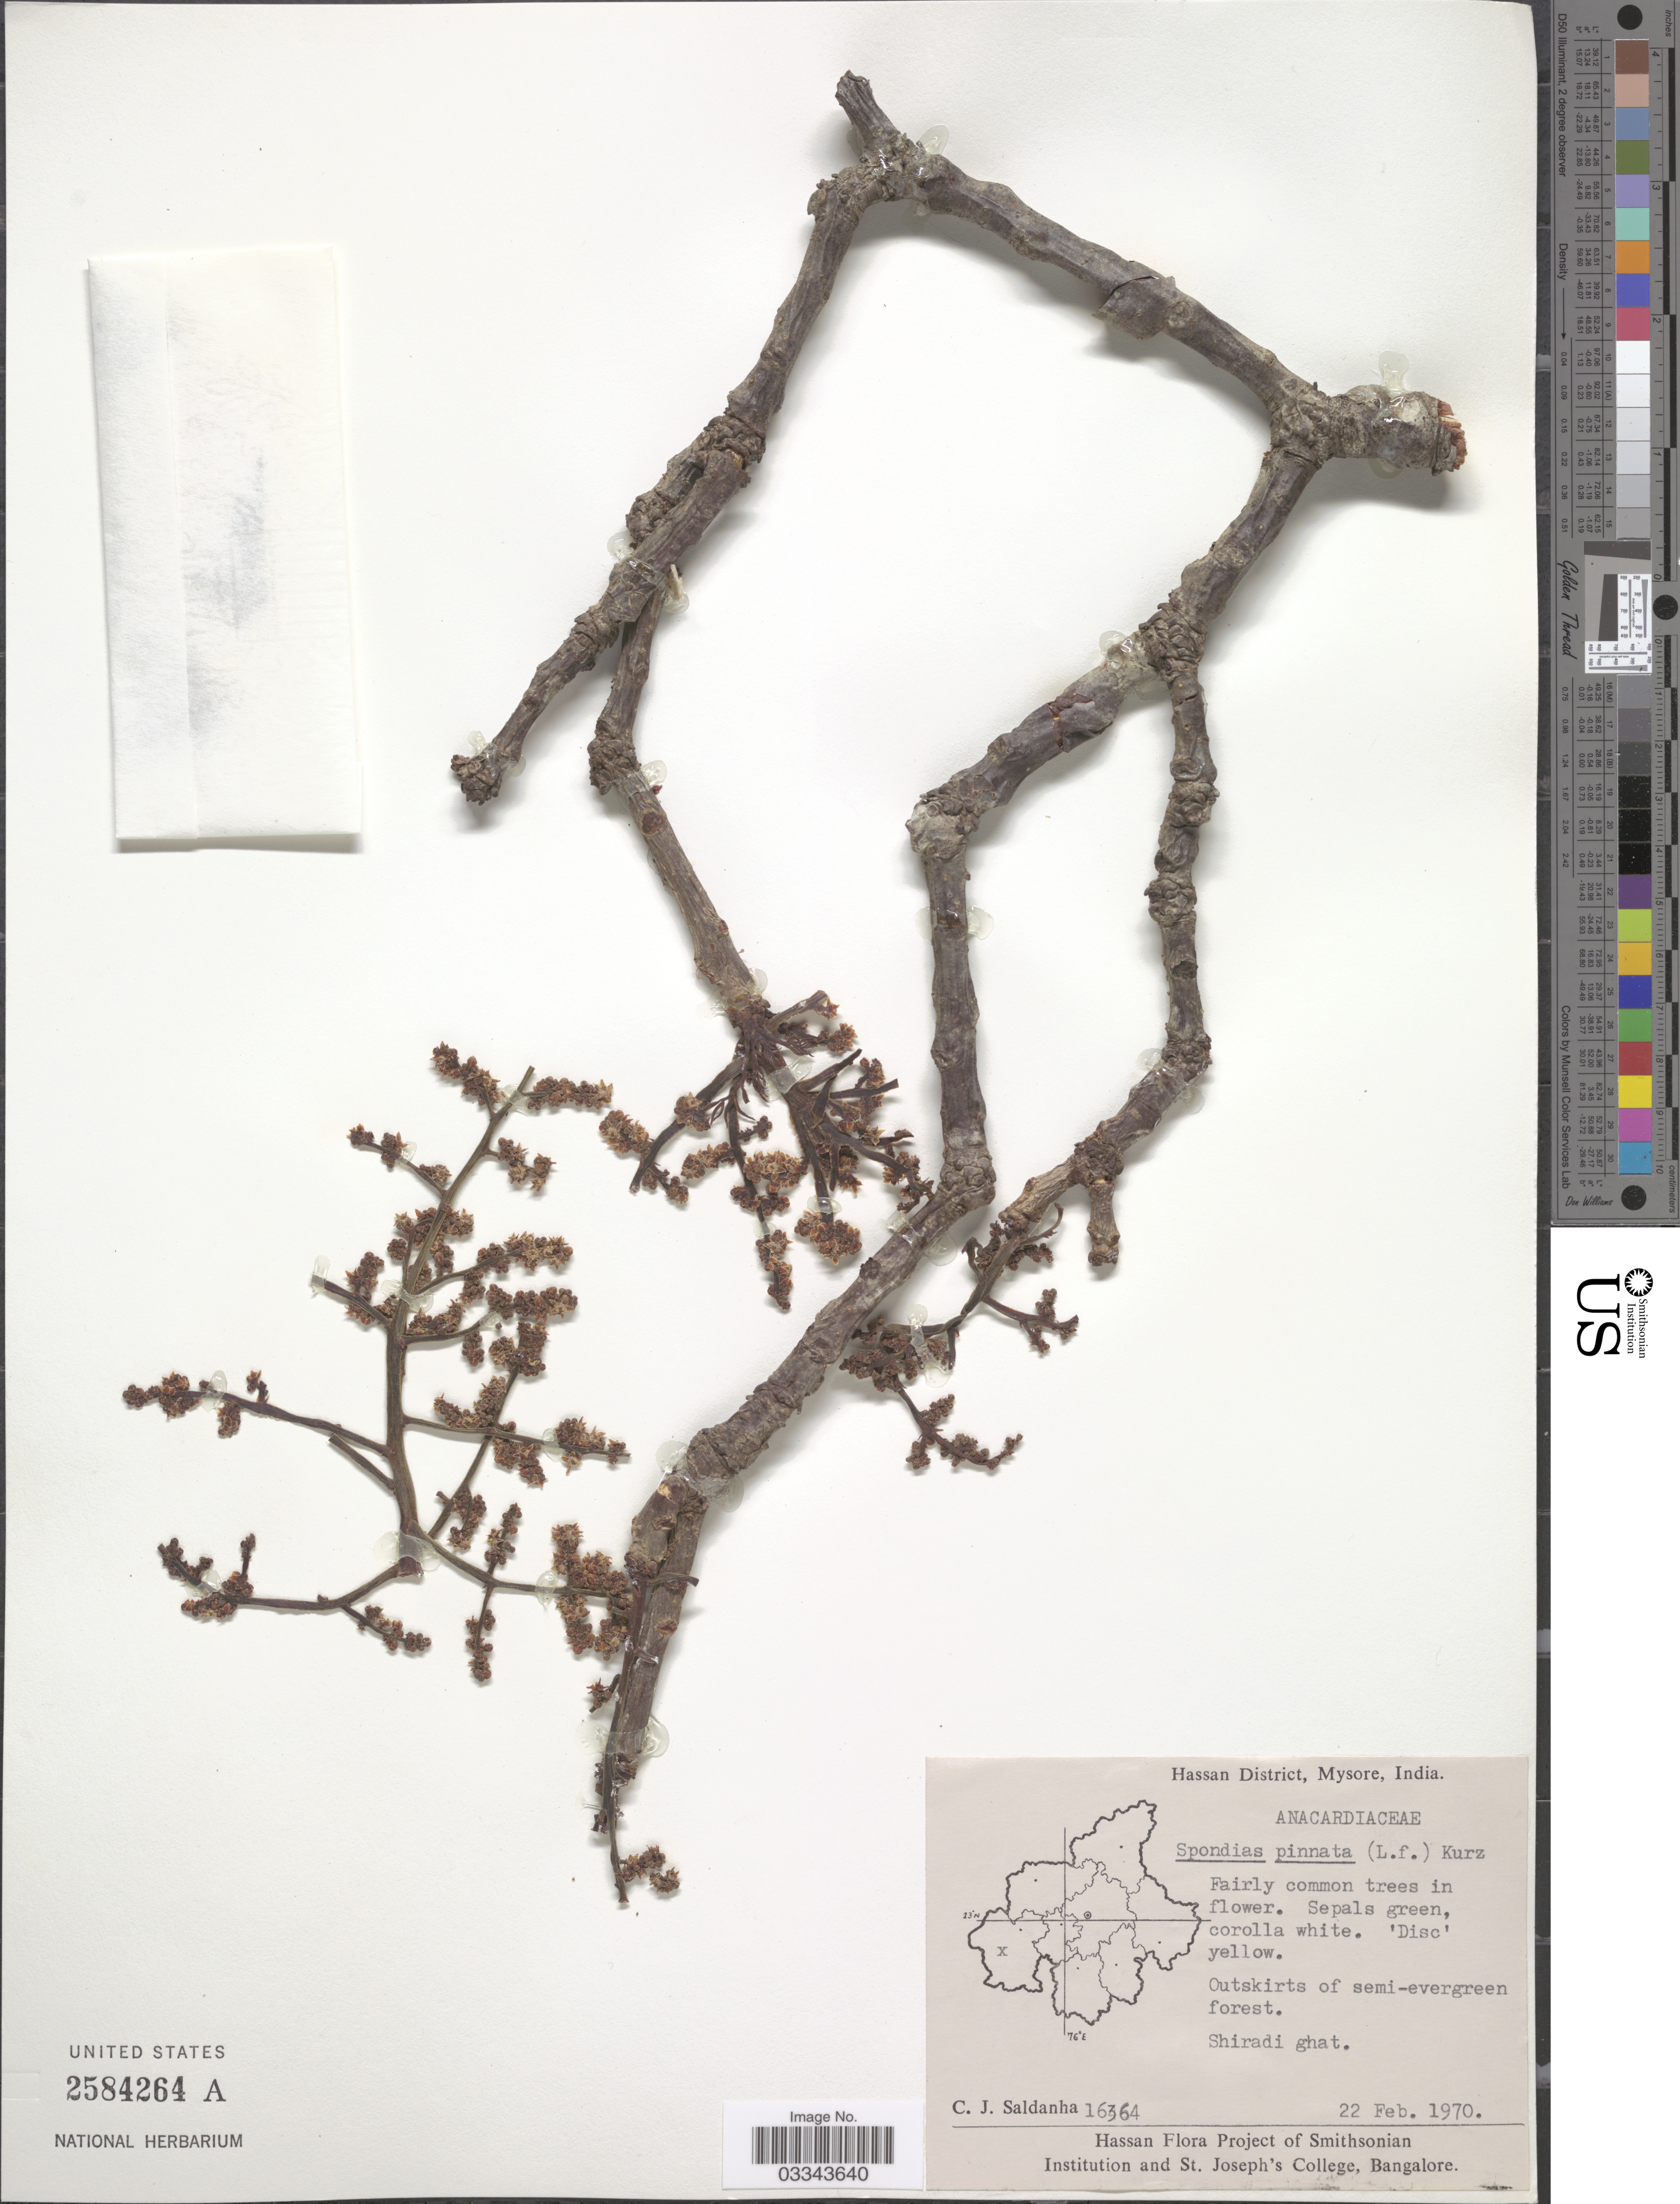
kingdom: Plantae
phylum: Tracheophyta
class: Magnoliopsida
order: Sapindales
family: Anacardiaceae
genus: Spondias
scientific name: Spondias pinnata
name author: (L. f.) Kurz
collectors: C. J. Saldanha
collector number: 16364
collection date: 1970-02-22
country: India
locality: Hassan District, Mysore. Shiradi ghat.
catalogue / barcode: US 2584264A